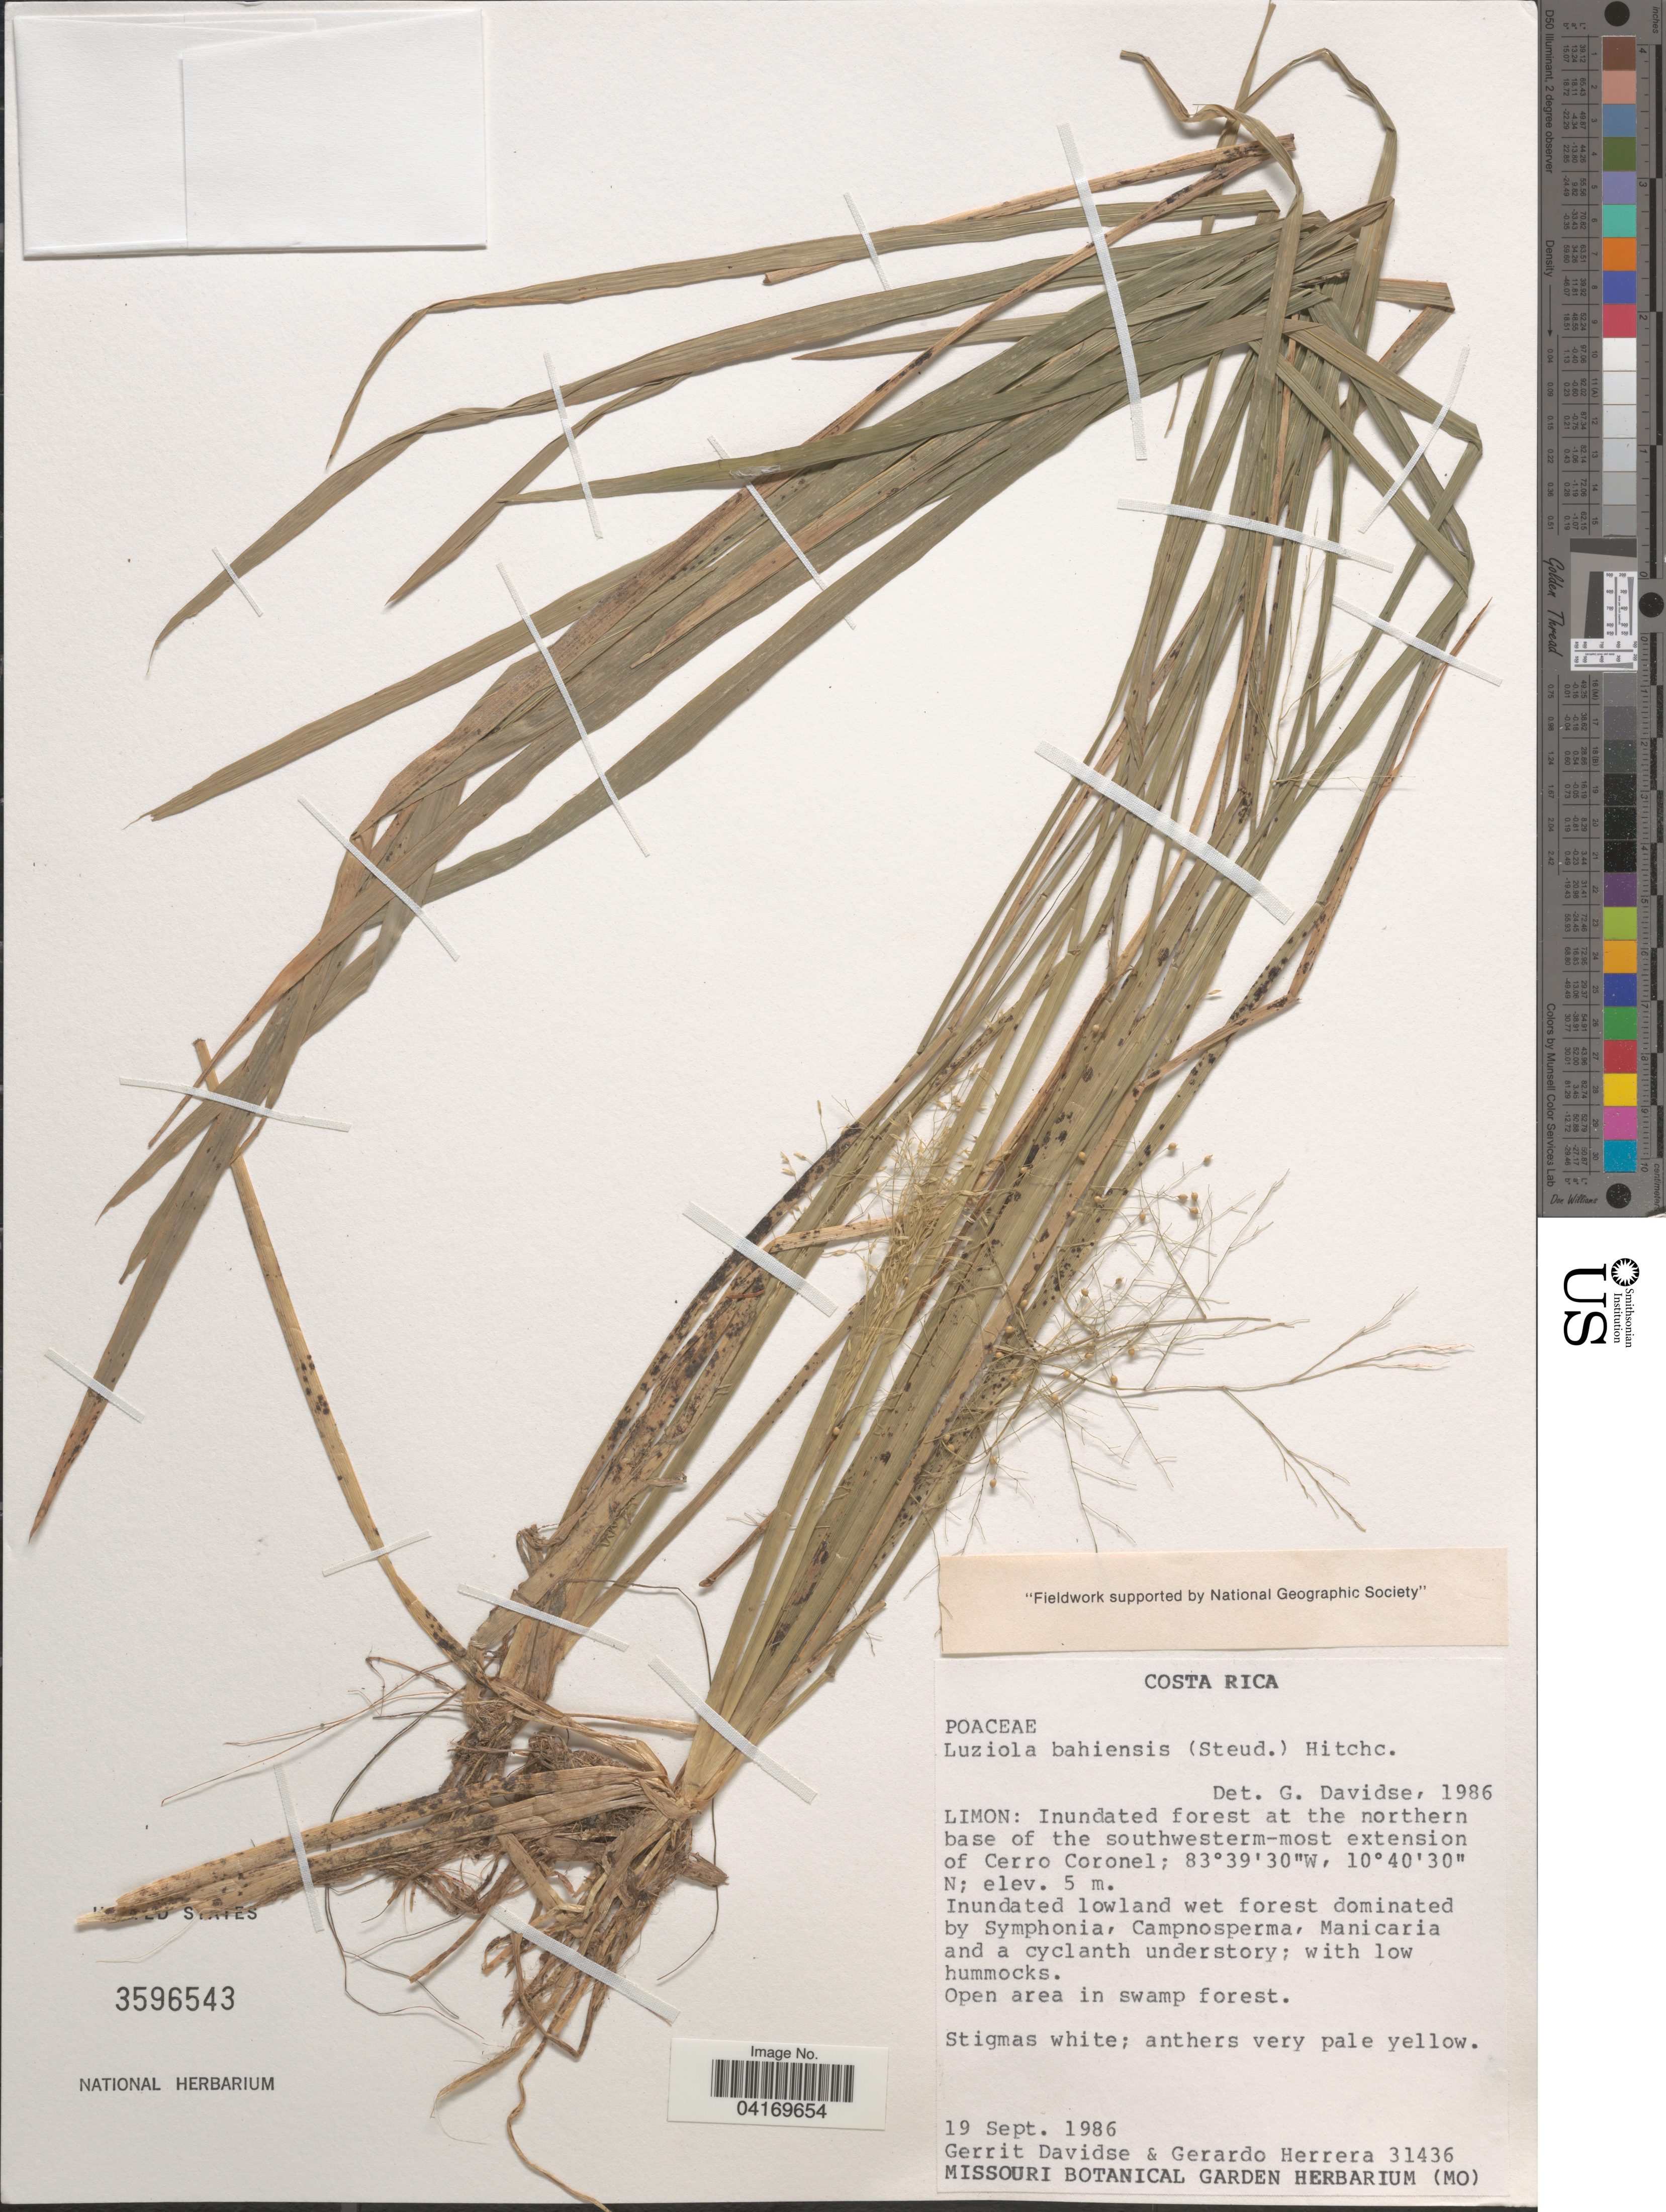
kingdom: Plantae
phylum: Tracheophyta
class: Liliopsida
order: Poales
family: Poaceae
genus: Luziola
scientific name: Luziola bahiensis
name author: (Steud.) Hitchc.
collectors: G. Davidse & G. Herrera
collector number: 31436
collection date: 1986-09-19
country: Costa Rica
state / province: Limón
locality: Inundated forest at the northern base of the southwesterm-most extension of Cerro Coronel.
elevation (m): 5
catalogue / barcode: US 3596543